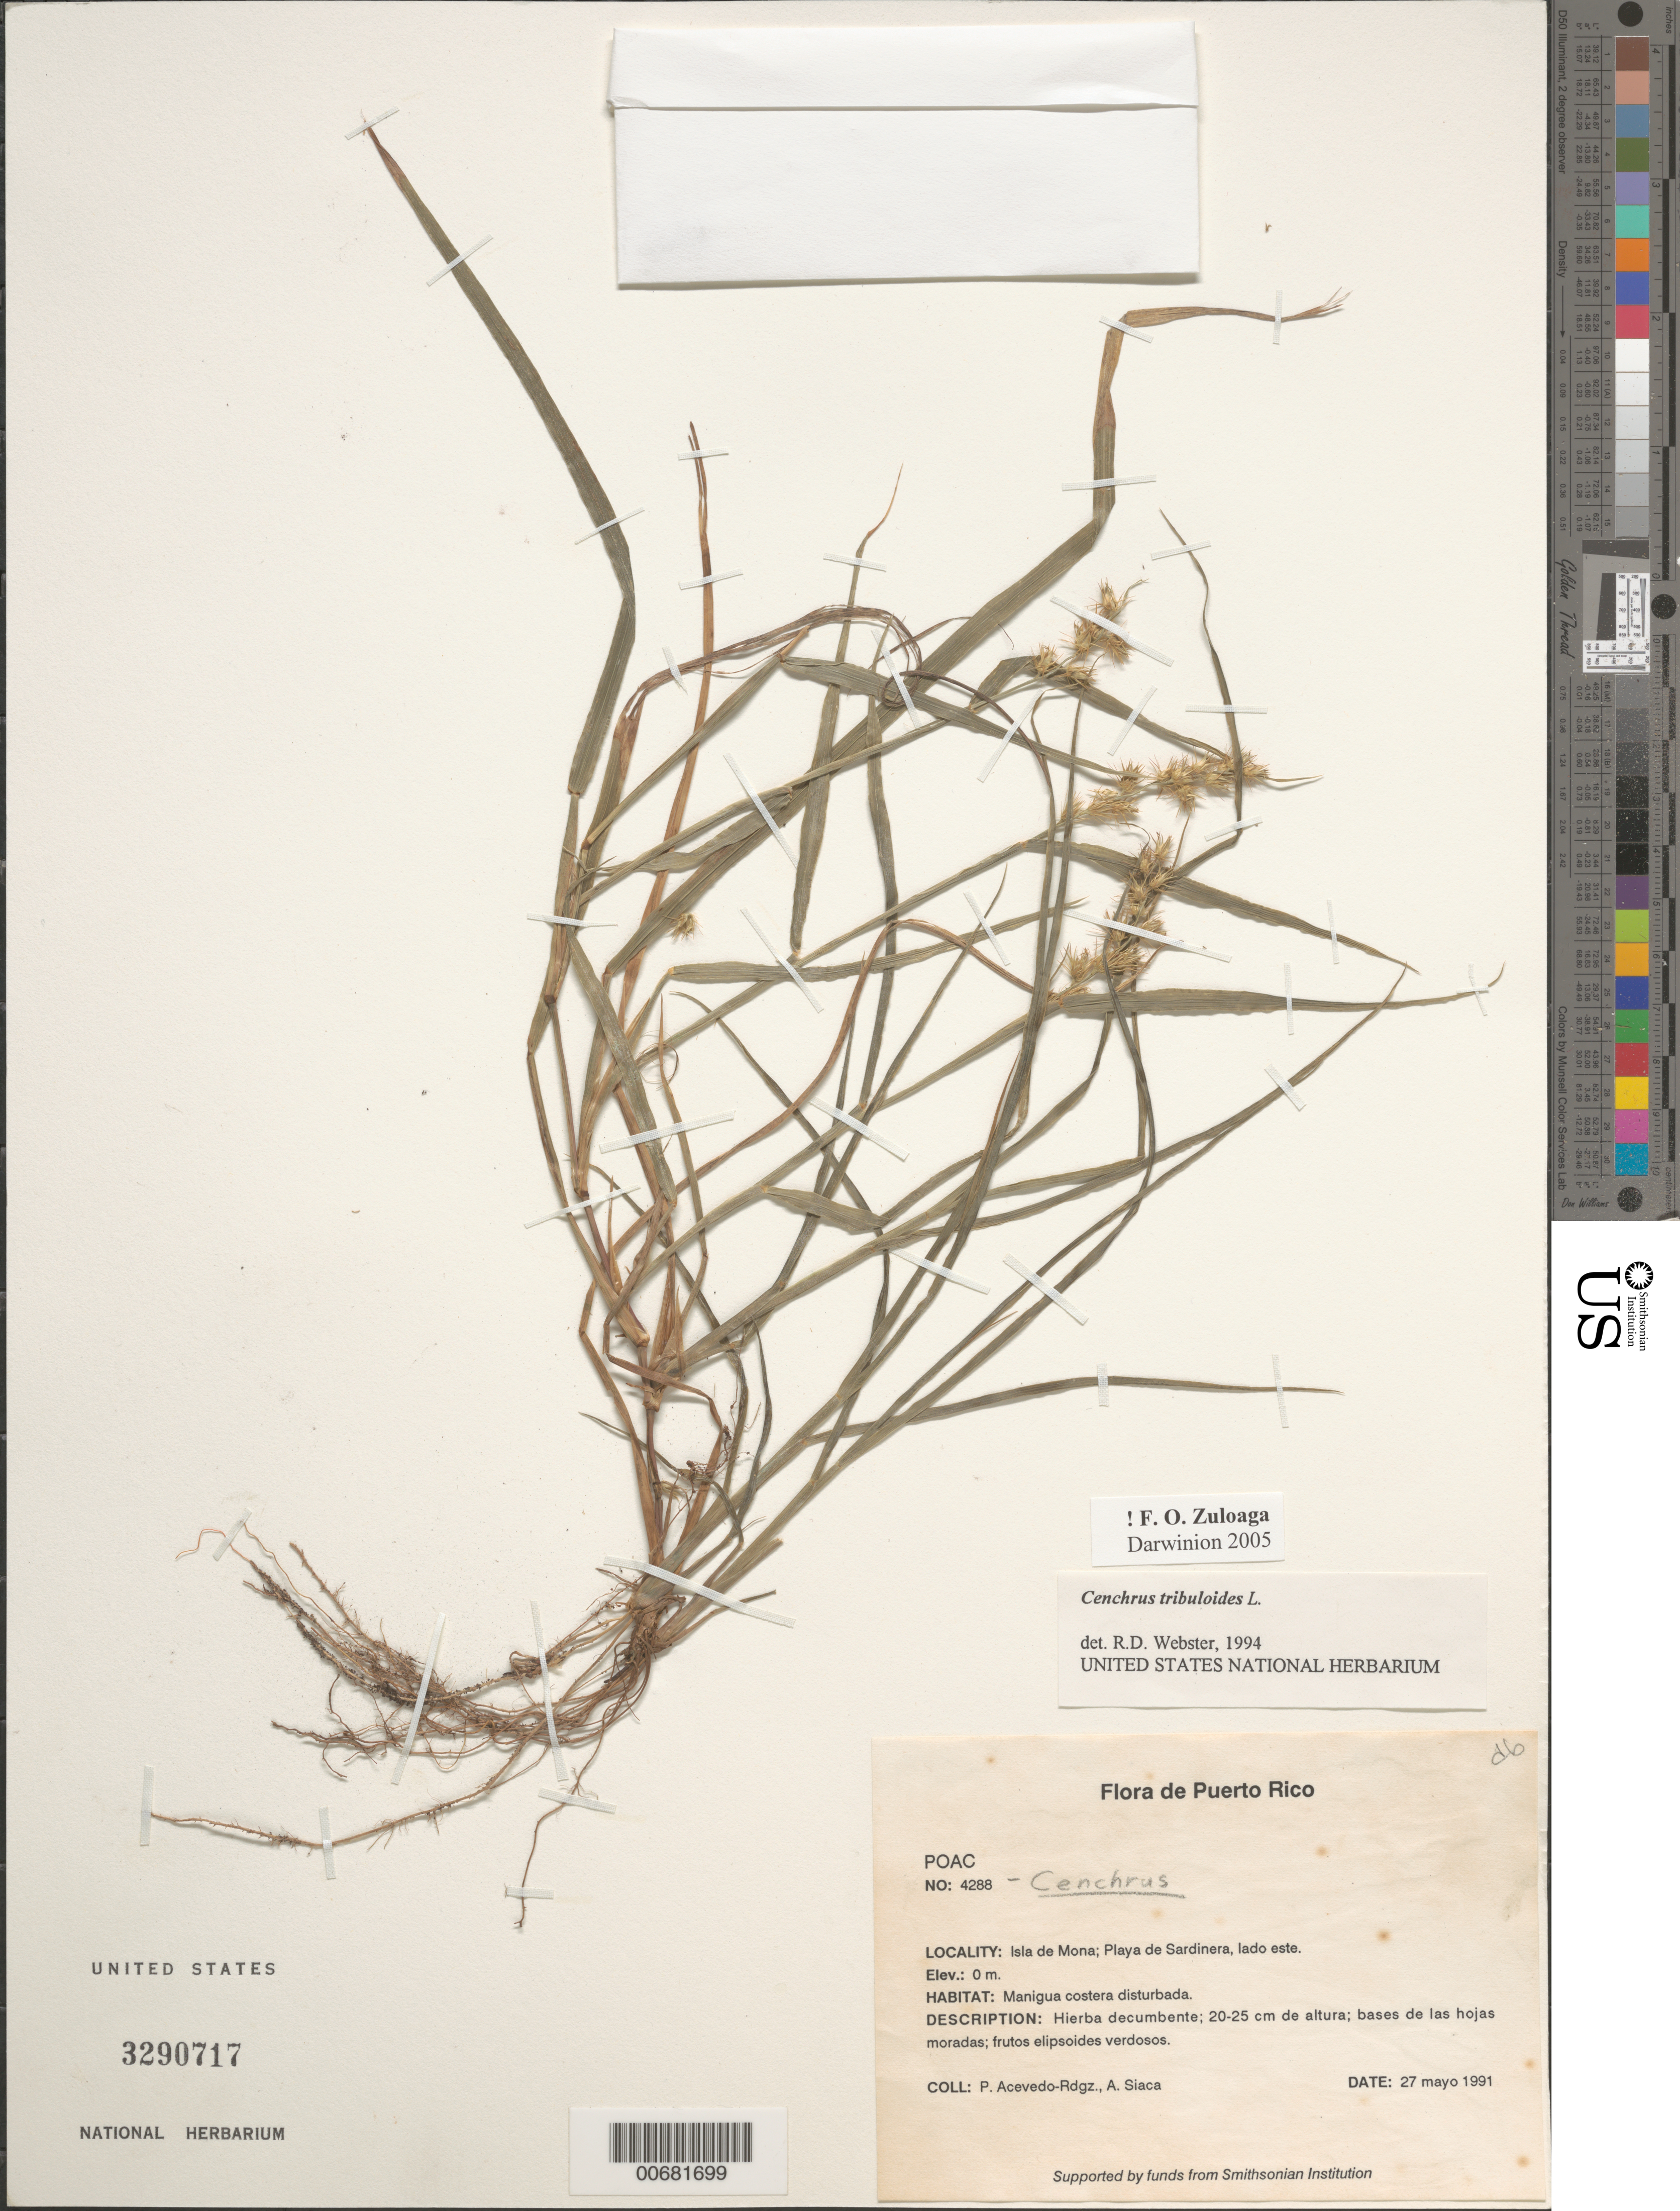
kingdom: Plantae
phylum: Tracheophyta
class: Liliopsida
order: Poales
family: Poaceae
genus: Cenchrus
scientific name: Cenchrus tribuloides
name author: L.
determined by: Webster, Robert D.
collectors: P. Acevedo-Rodr. & A. Siaca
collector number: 4288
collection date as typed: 27 May 1991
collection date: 1991-05-27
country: Puerto Rico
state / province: Mayaguëz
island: Mona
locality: Isla de Mona; Playa de Sardinera, lado este.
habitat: Manigua costera disturbada.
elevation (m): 0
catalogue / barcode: US 3290717